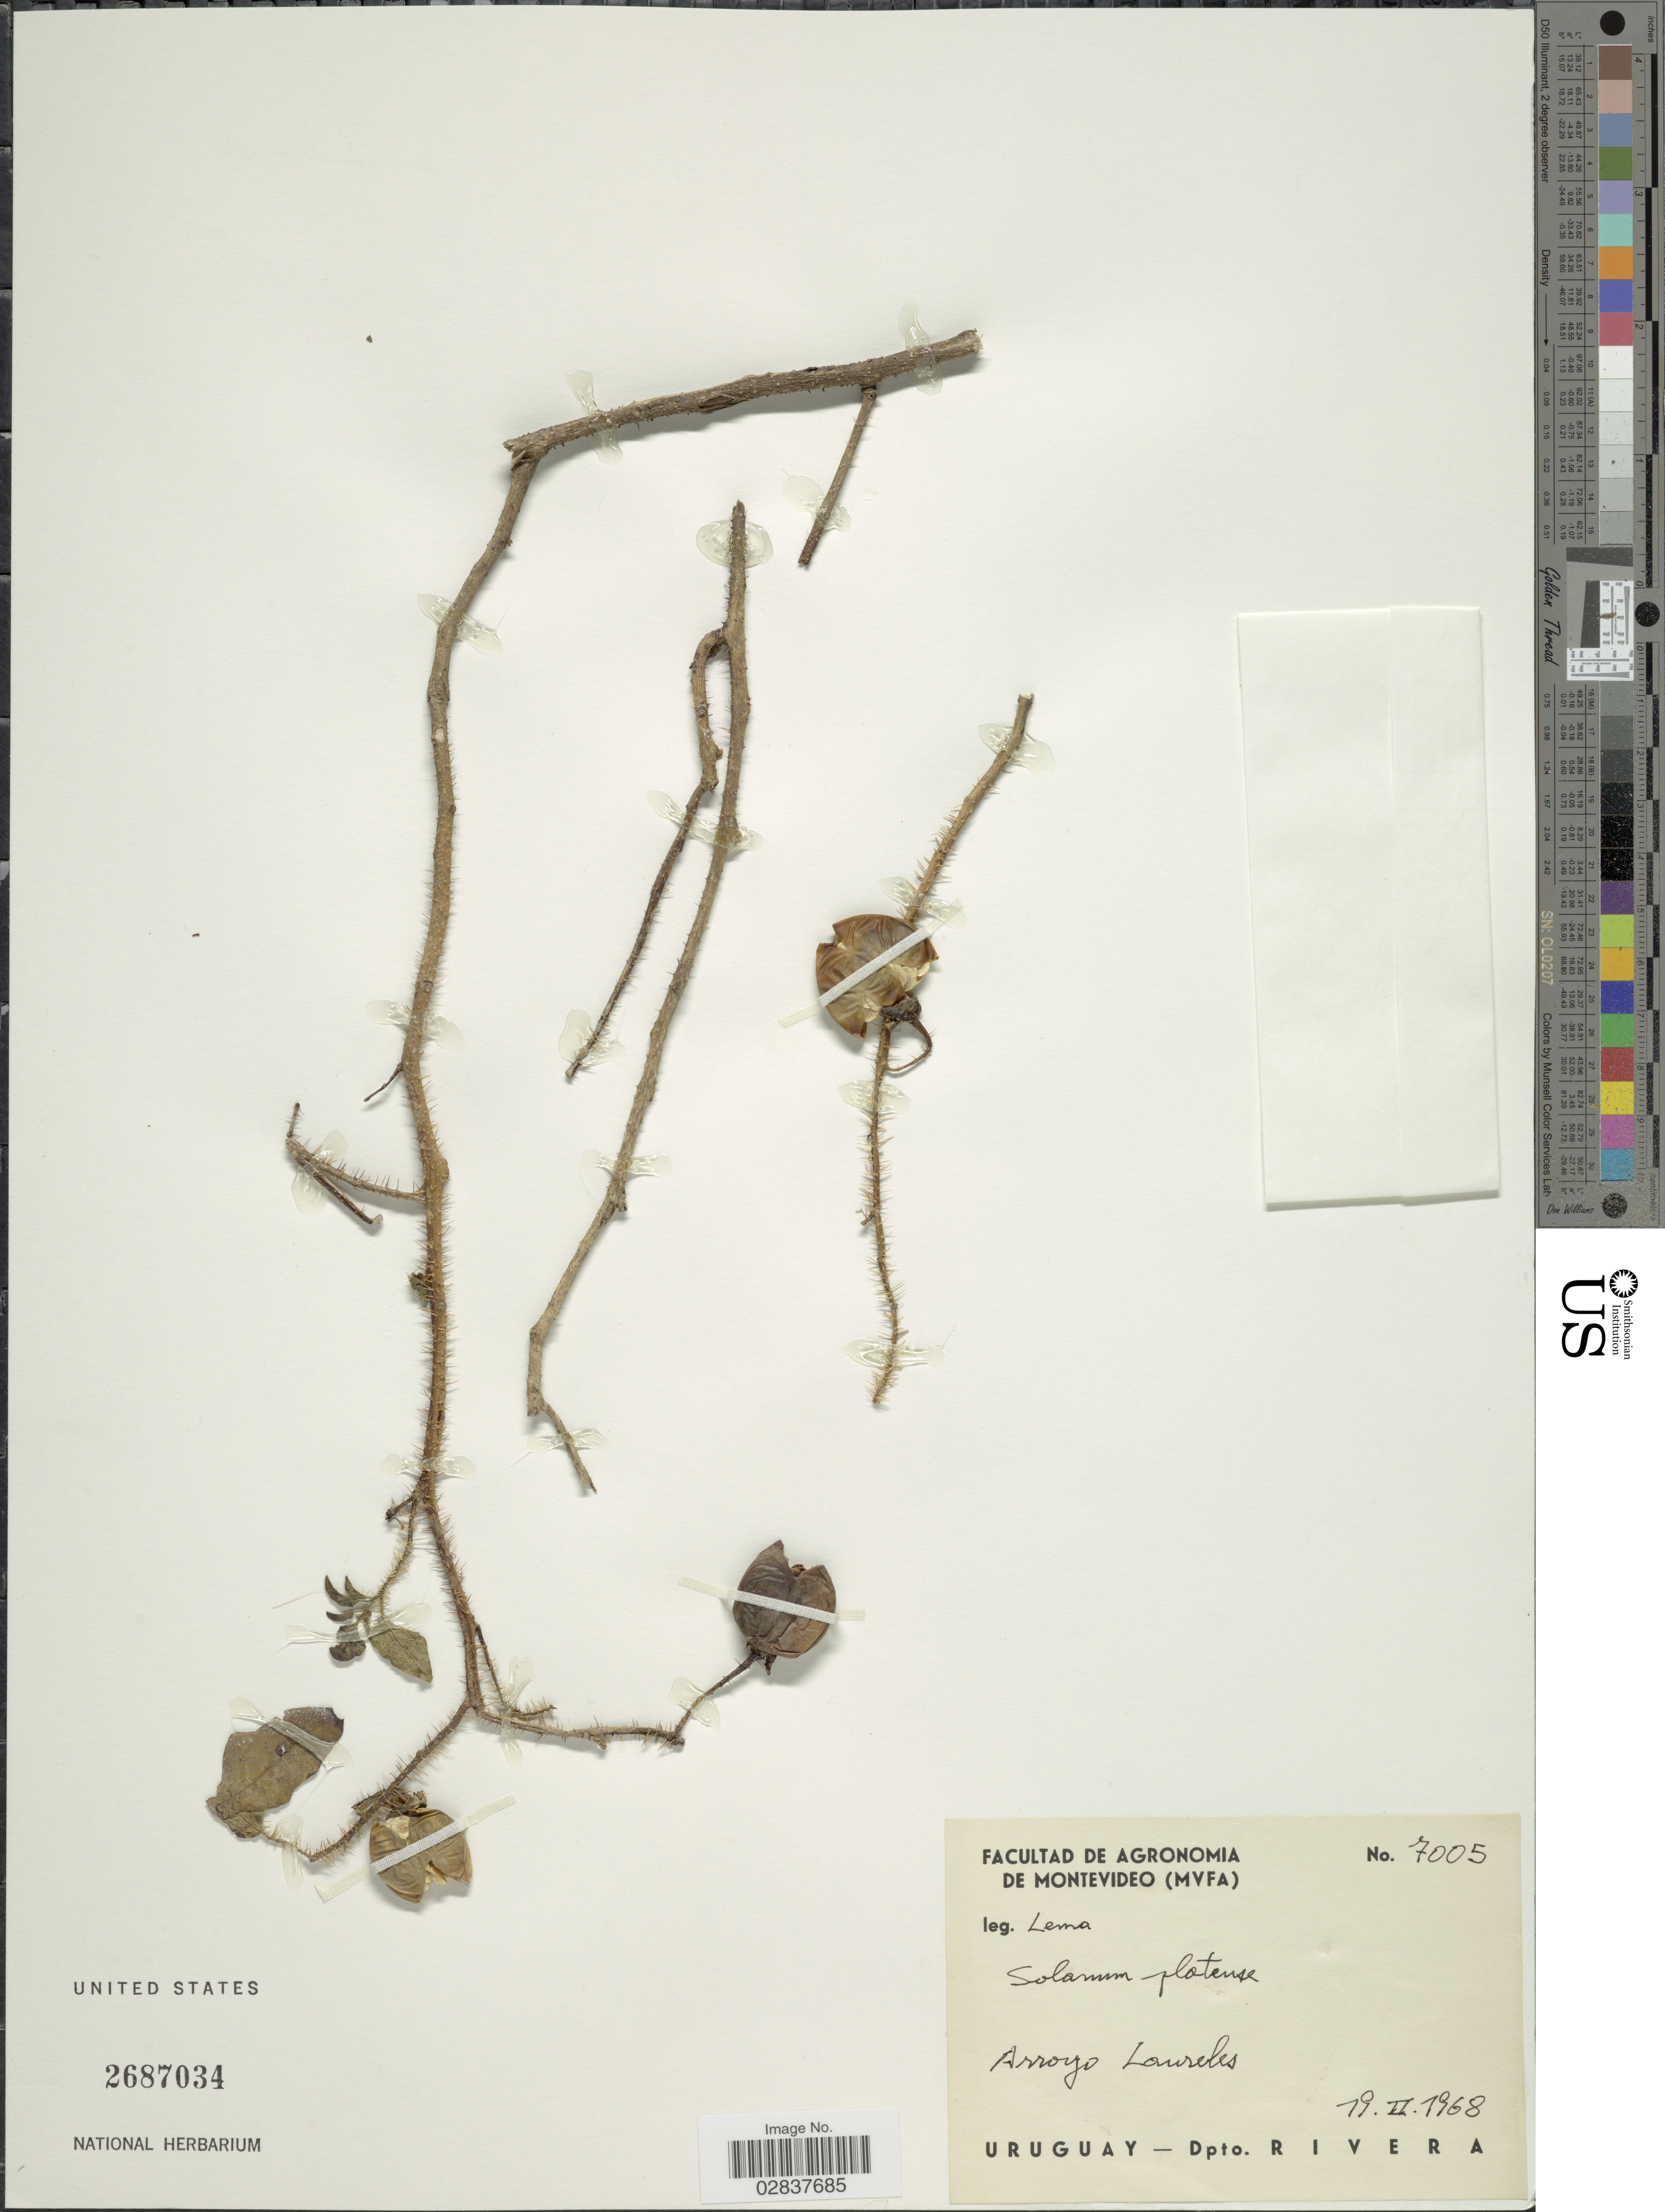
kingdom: Plantae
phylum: Tracheophyta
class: Magnoliopsida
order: Solanales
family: Solanaceae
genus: Solanum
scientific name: Solanum platense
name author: Dieckman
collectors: Lema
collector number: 7005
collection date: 1968-02-19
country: Uruguay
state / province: Rivera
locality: Arroyo Laureles. Dpto. Rivera.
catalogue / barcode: US 2687034